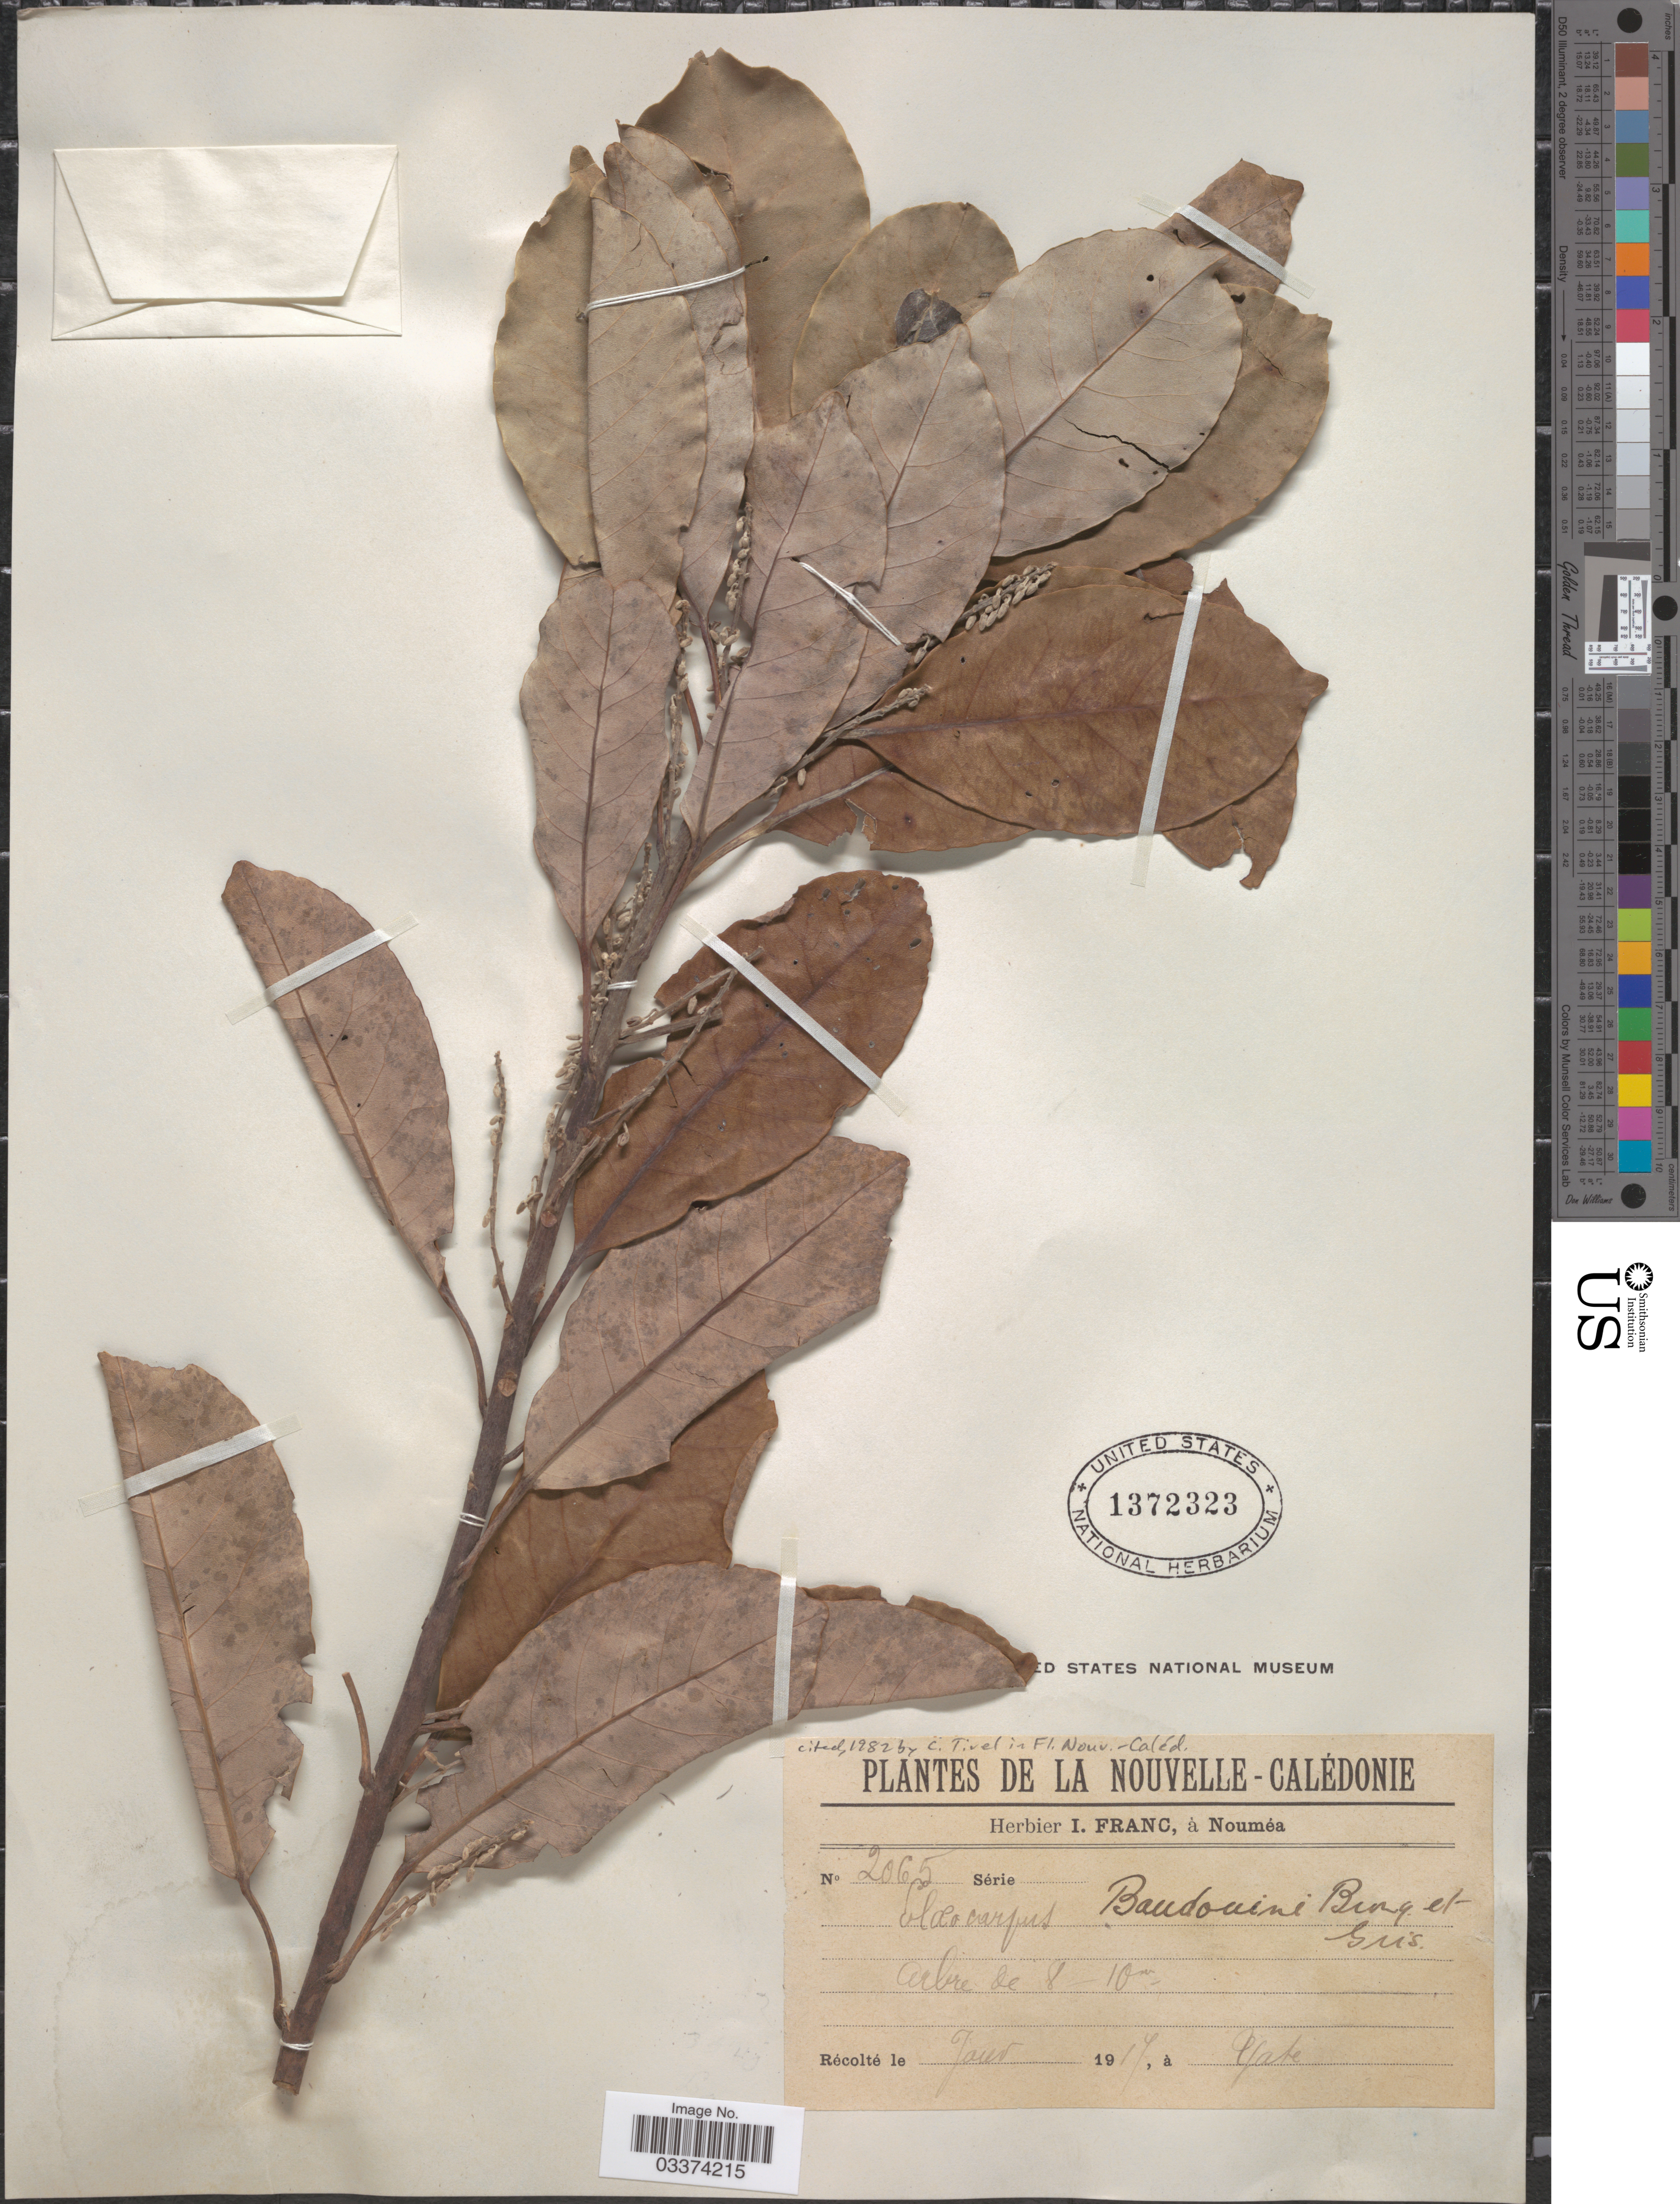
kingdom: Plantae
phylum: Tracheophyta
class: Magnoliopsida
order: Oxalidales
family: Elaeocarpaceae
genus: Elaeocarpus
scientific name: Elaeocarpus baudouini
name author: Brongn. & Gris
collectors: ex herb. I. Franc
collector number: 2065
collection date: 1917-01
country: New Caledonia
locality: Nouvelle-Calédonie. Yate.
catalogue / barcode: US 1372323